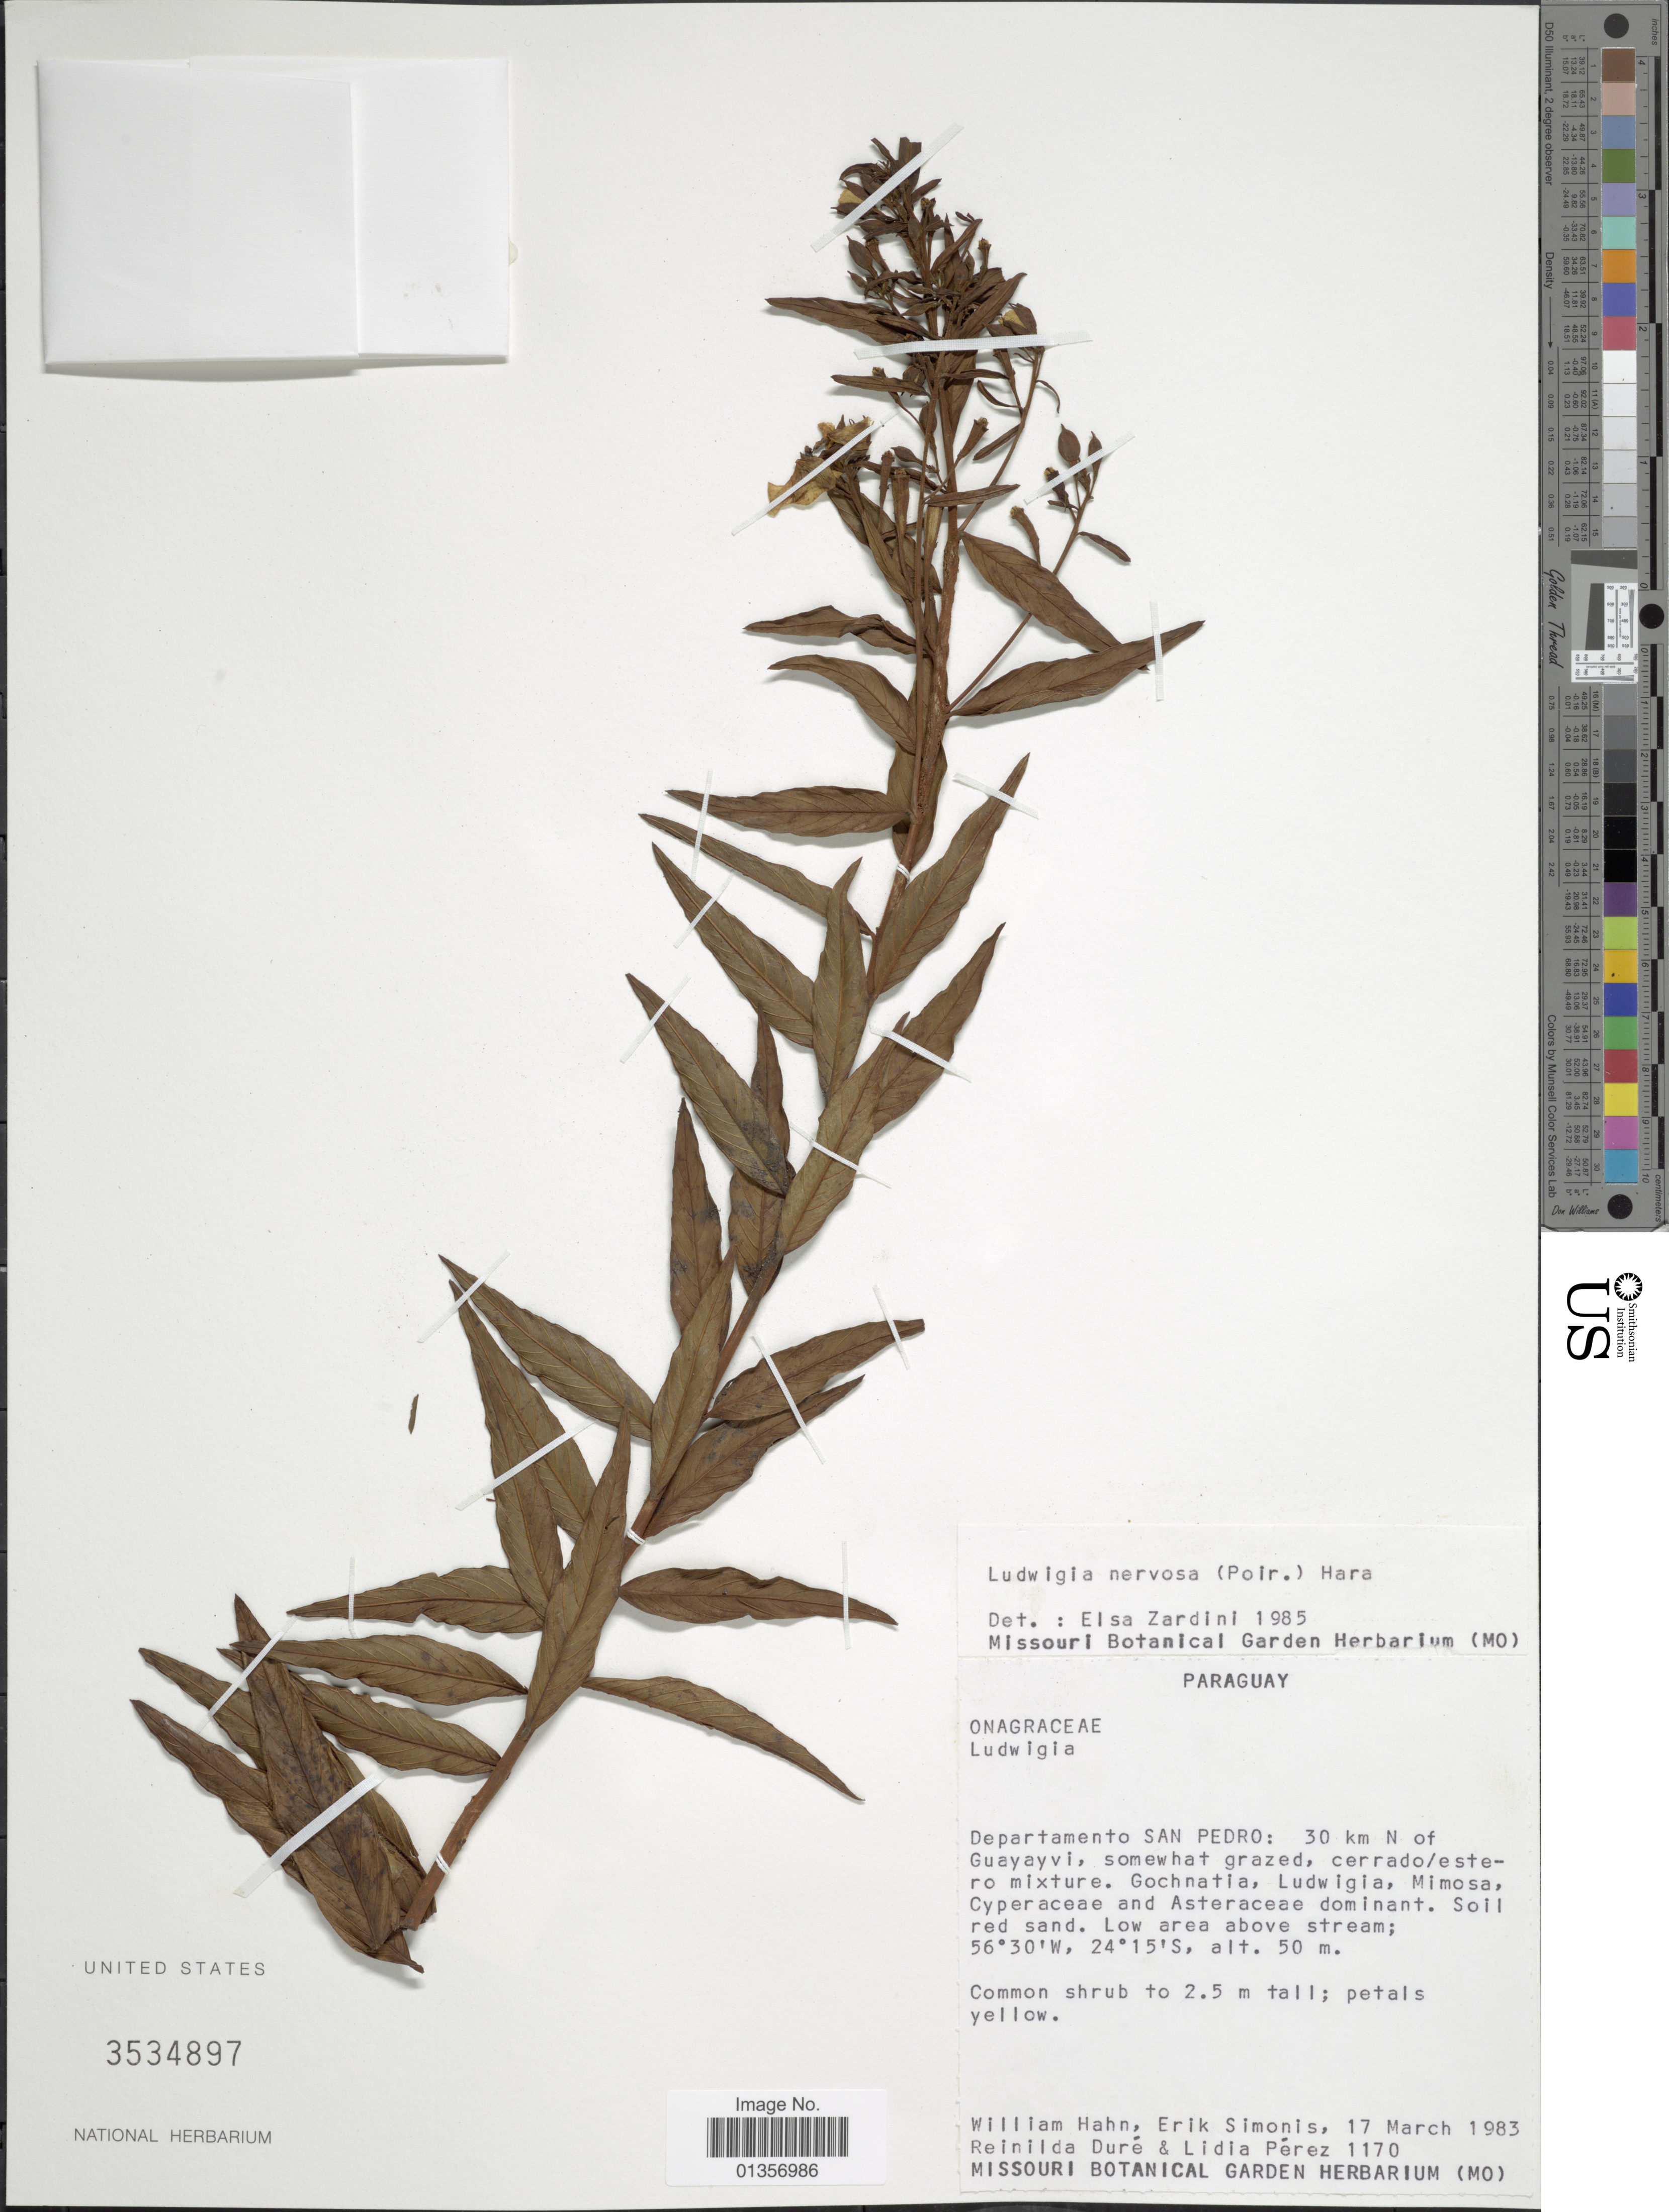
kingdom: Plantae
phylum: Tracheophyta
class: Magnoliopsida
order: Myrtales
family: Onagraceae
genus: Ludwigia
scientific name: Ludwigia nervosa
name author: (Poir.) H. Hara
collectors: W. J. Hahn, E. Simonis, R. Duré & L. Pérez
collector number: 1170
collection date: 1983-03-17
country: Paraguay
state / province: San Pedro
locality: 30 km N of Guayayvi, somewhat grazed, cerrado/estero mixture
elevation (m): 50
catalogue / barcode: US 3534897